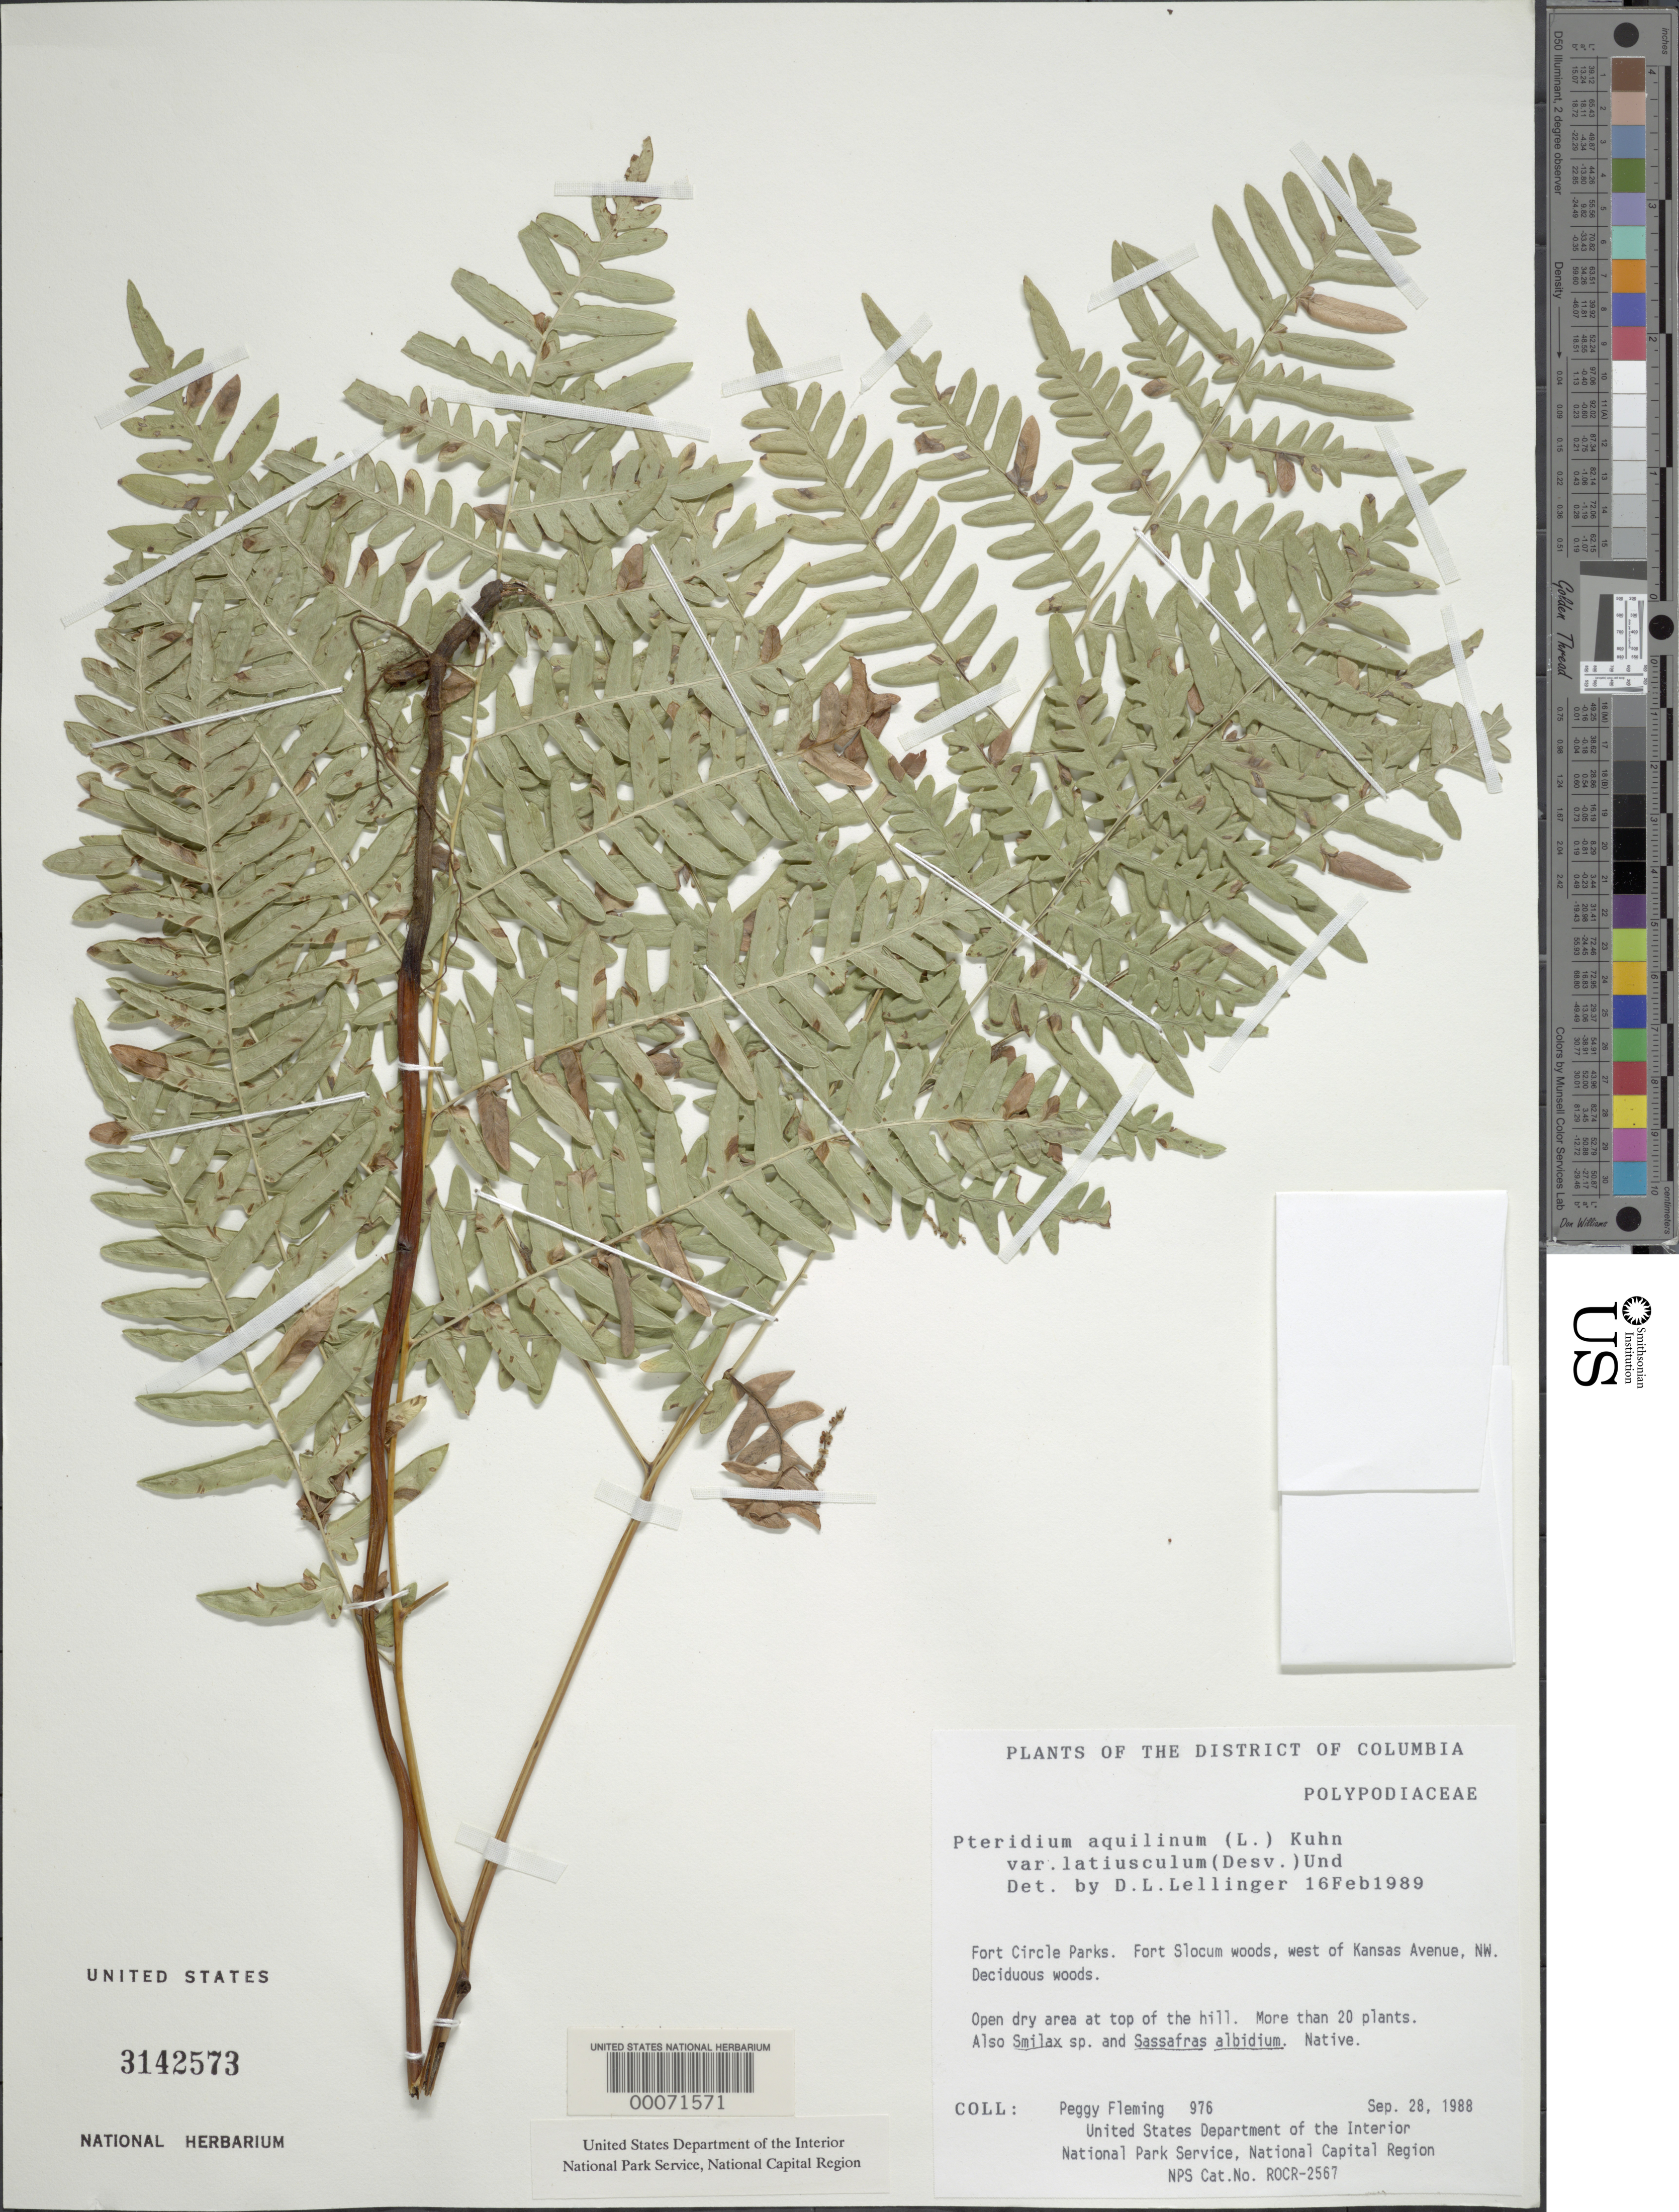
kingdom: Plantae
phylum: Tracheophyta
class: Polypodiopsida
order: Polypodiales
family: Dennstaedtiaceae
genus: Pteridium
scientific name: Pteridium aquilinum var. latiusculum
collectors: P. Fleming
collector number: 976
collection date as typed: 28 Sep 1988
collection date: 1988-09-28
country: United States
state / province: District of Columbia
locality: Fort Circle Parks, Fort Slocum Woods, W of Kansas Ave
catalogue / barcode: US 3142573